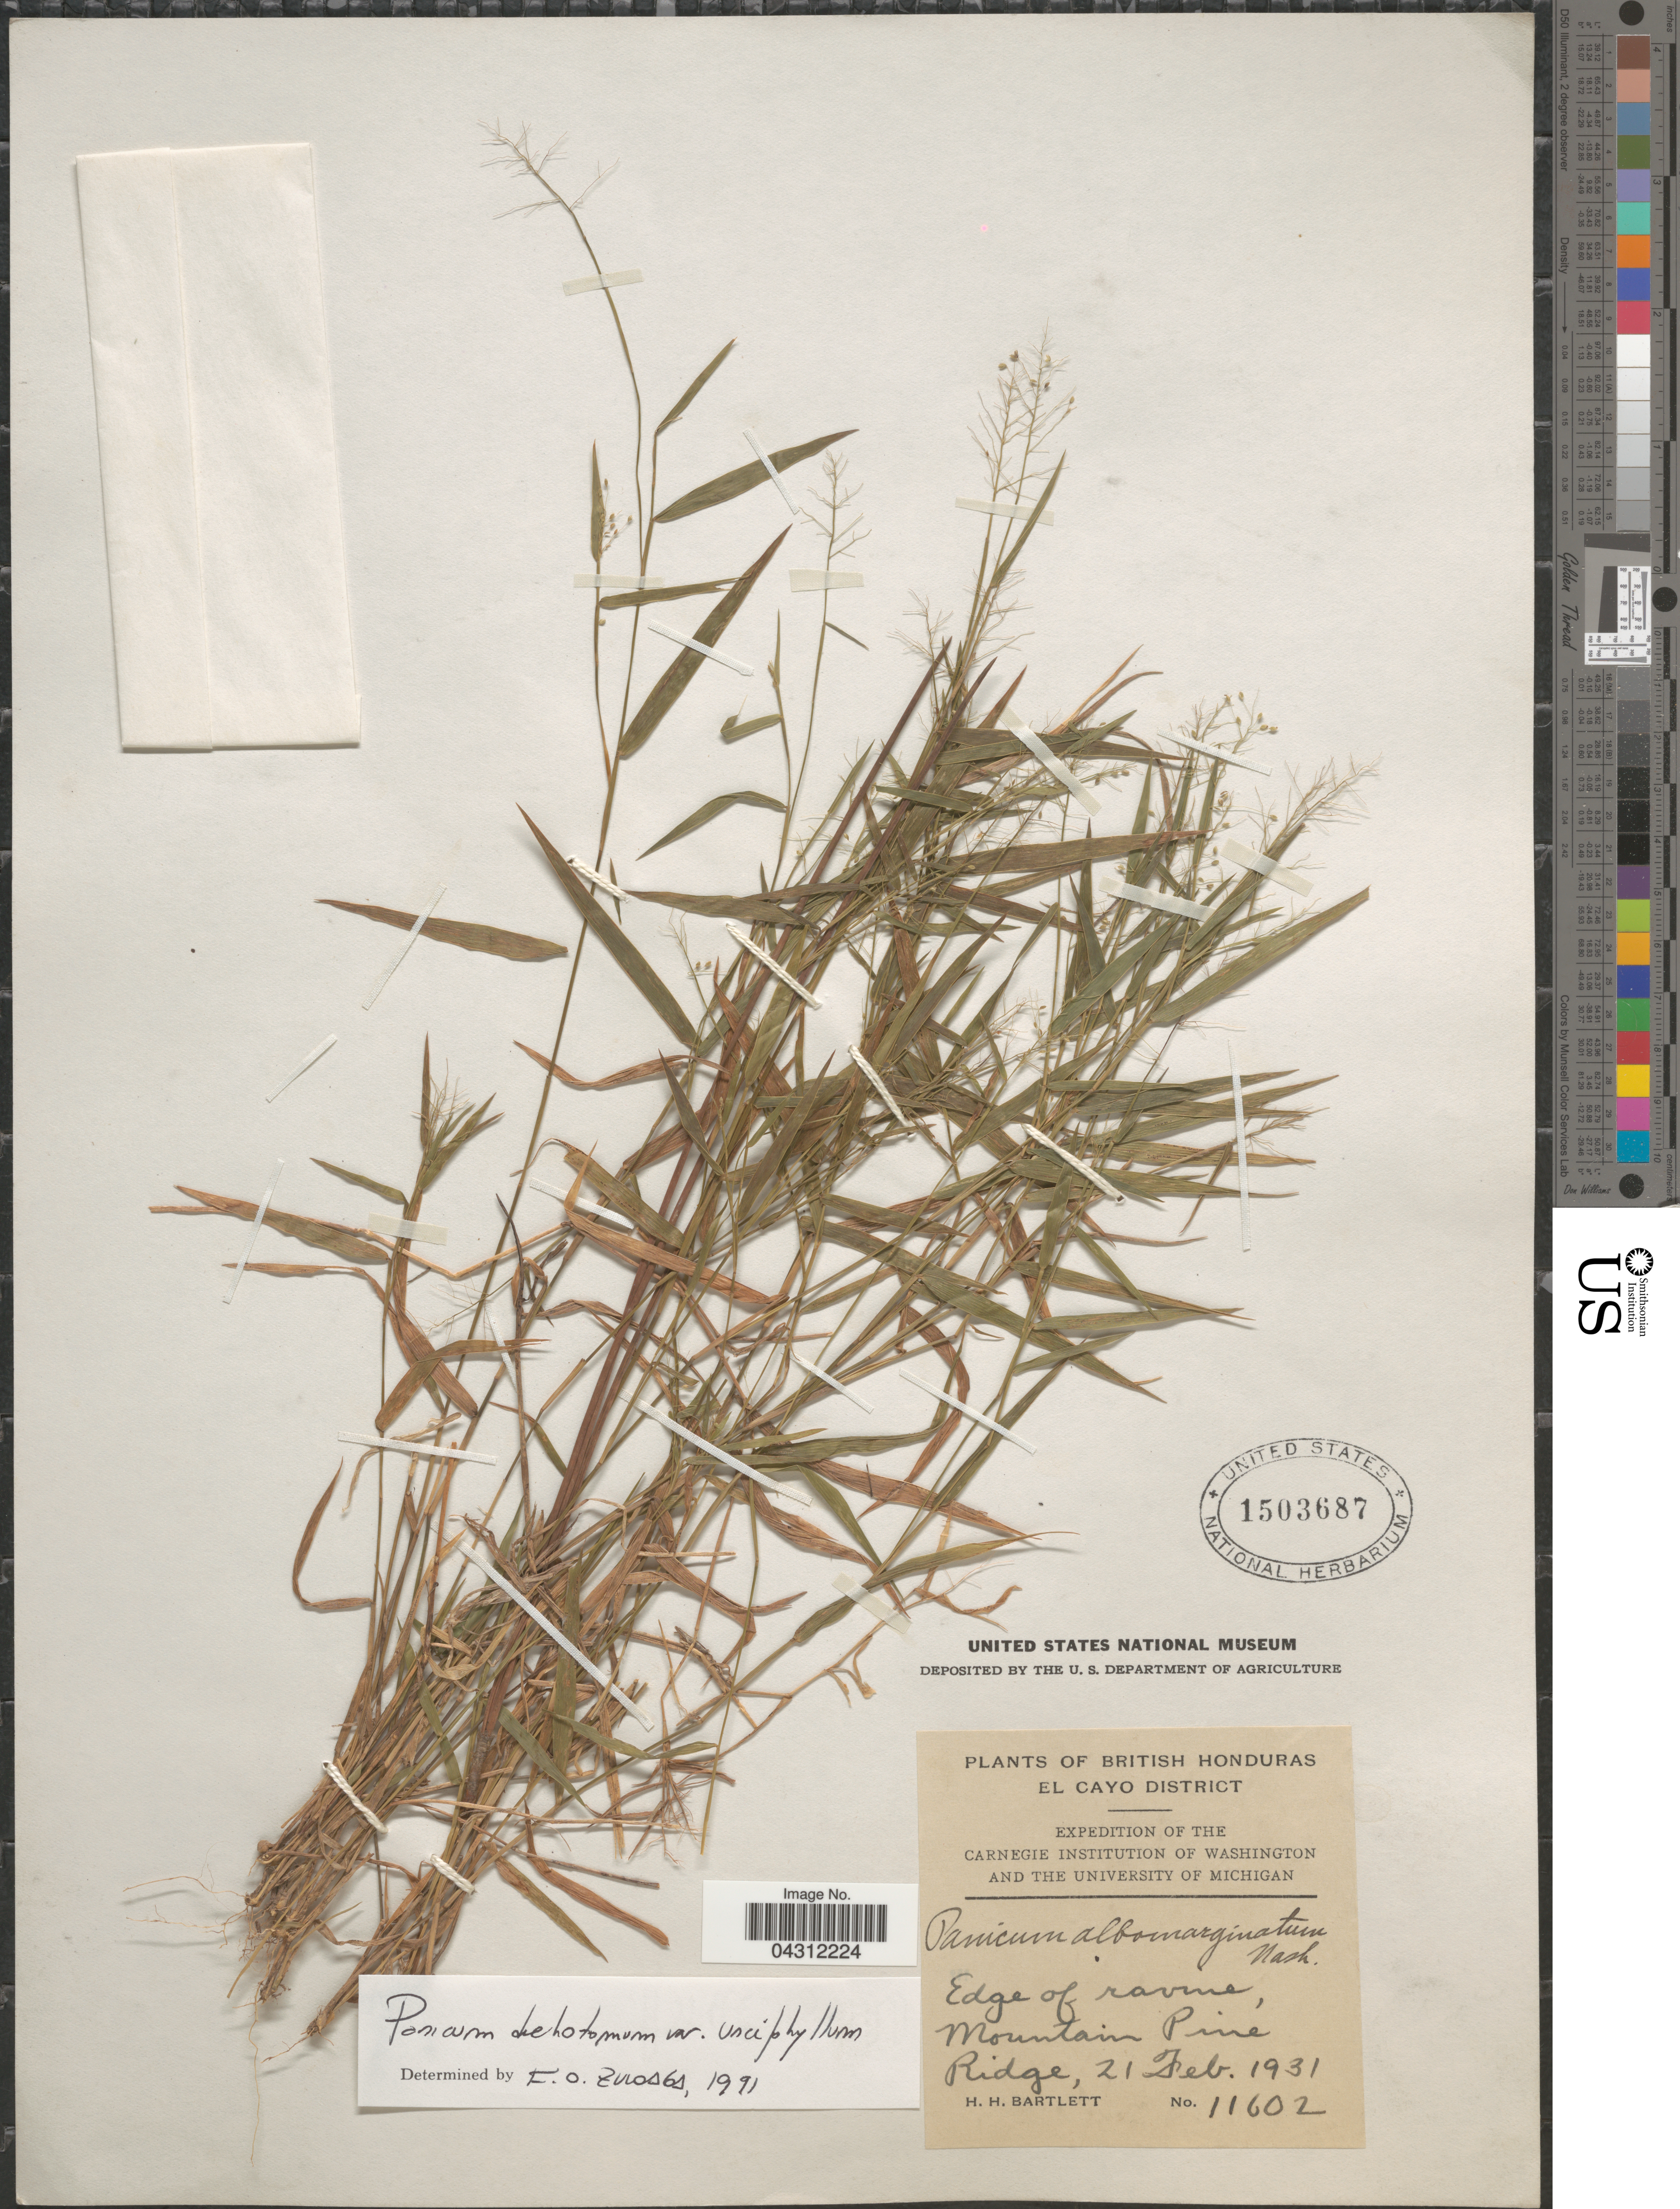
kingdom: Plantae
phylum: Tracheophyta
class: Liliopsida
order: Poales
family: Poaceae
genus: Dichanthelium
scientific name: Dichanthelium dichotomum var. dichotomum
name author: (L.) Gould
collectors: H. H. Bartlett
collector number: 11602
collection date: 1931-02-21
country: Belize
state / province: Cayo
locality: British Honduras. El Cayo District. Expedition of the Carnegie Institution of Washington and the University of Michigan. Edge of ravine, Mountain Pine Ridge.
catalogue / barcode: US 1503687